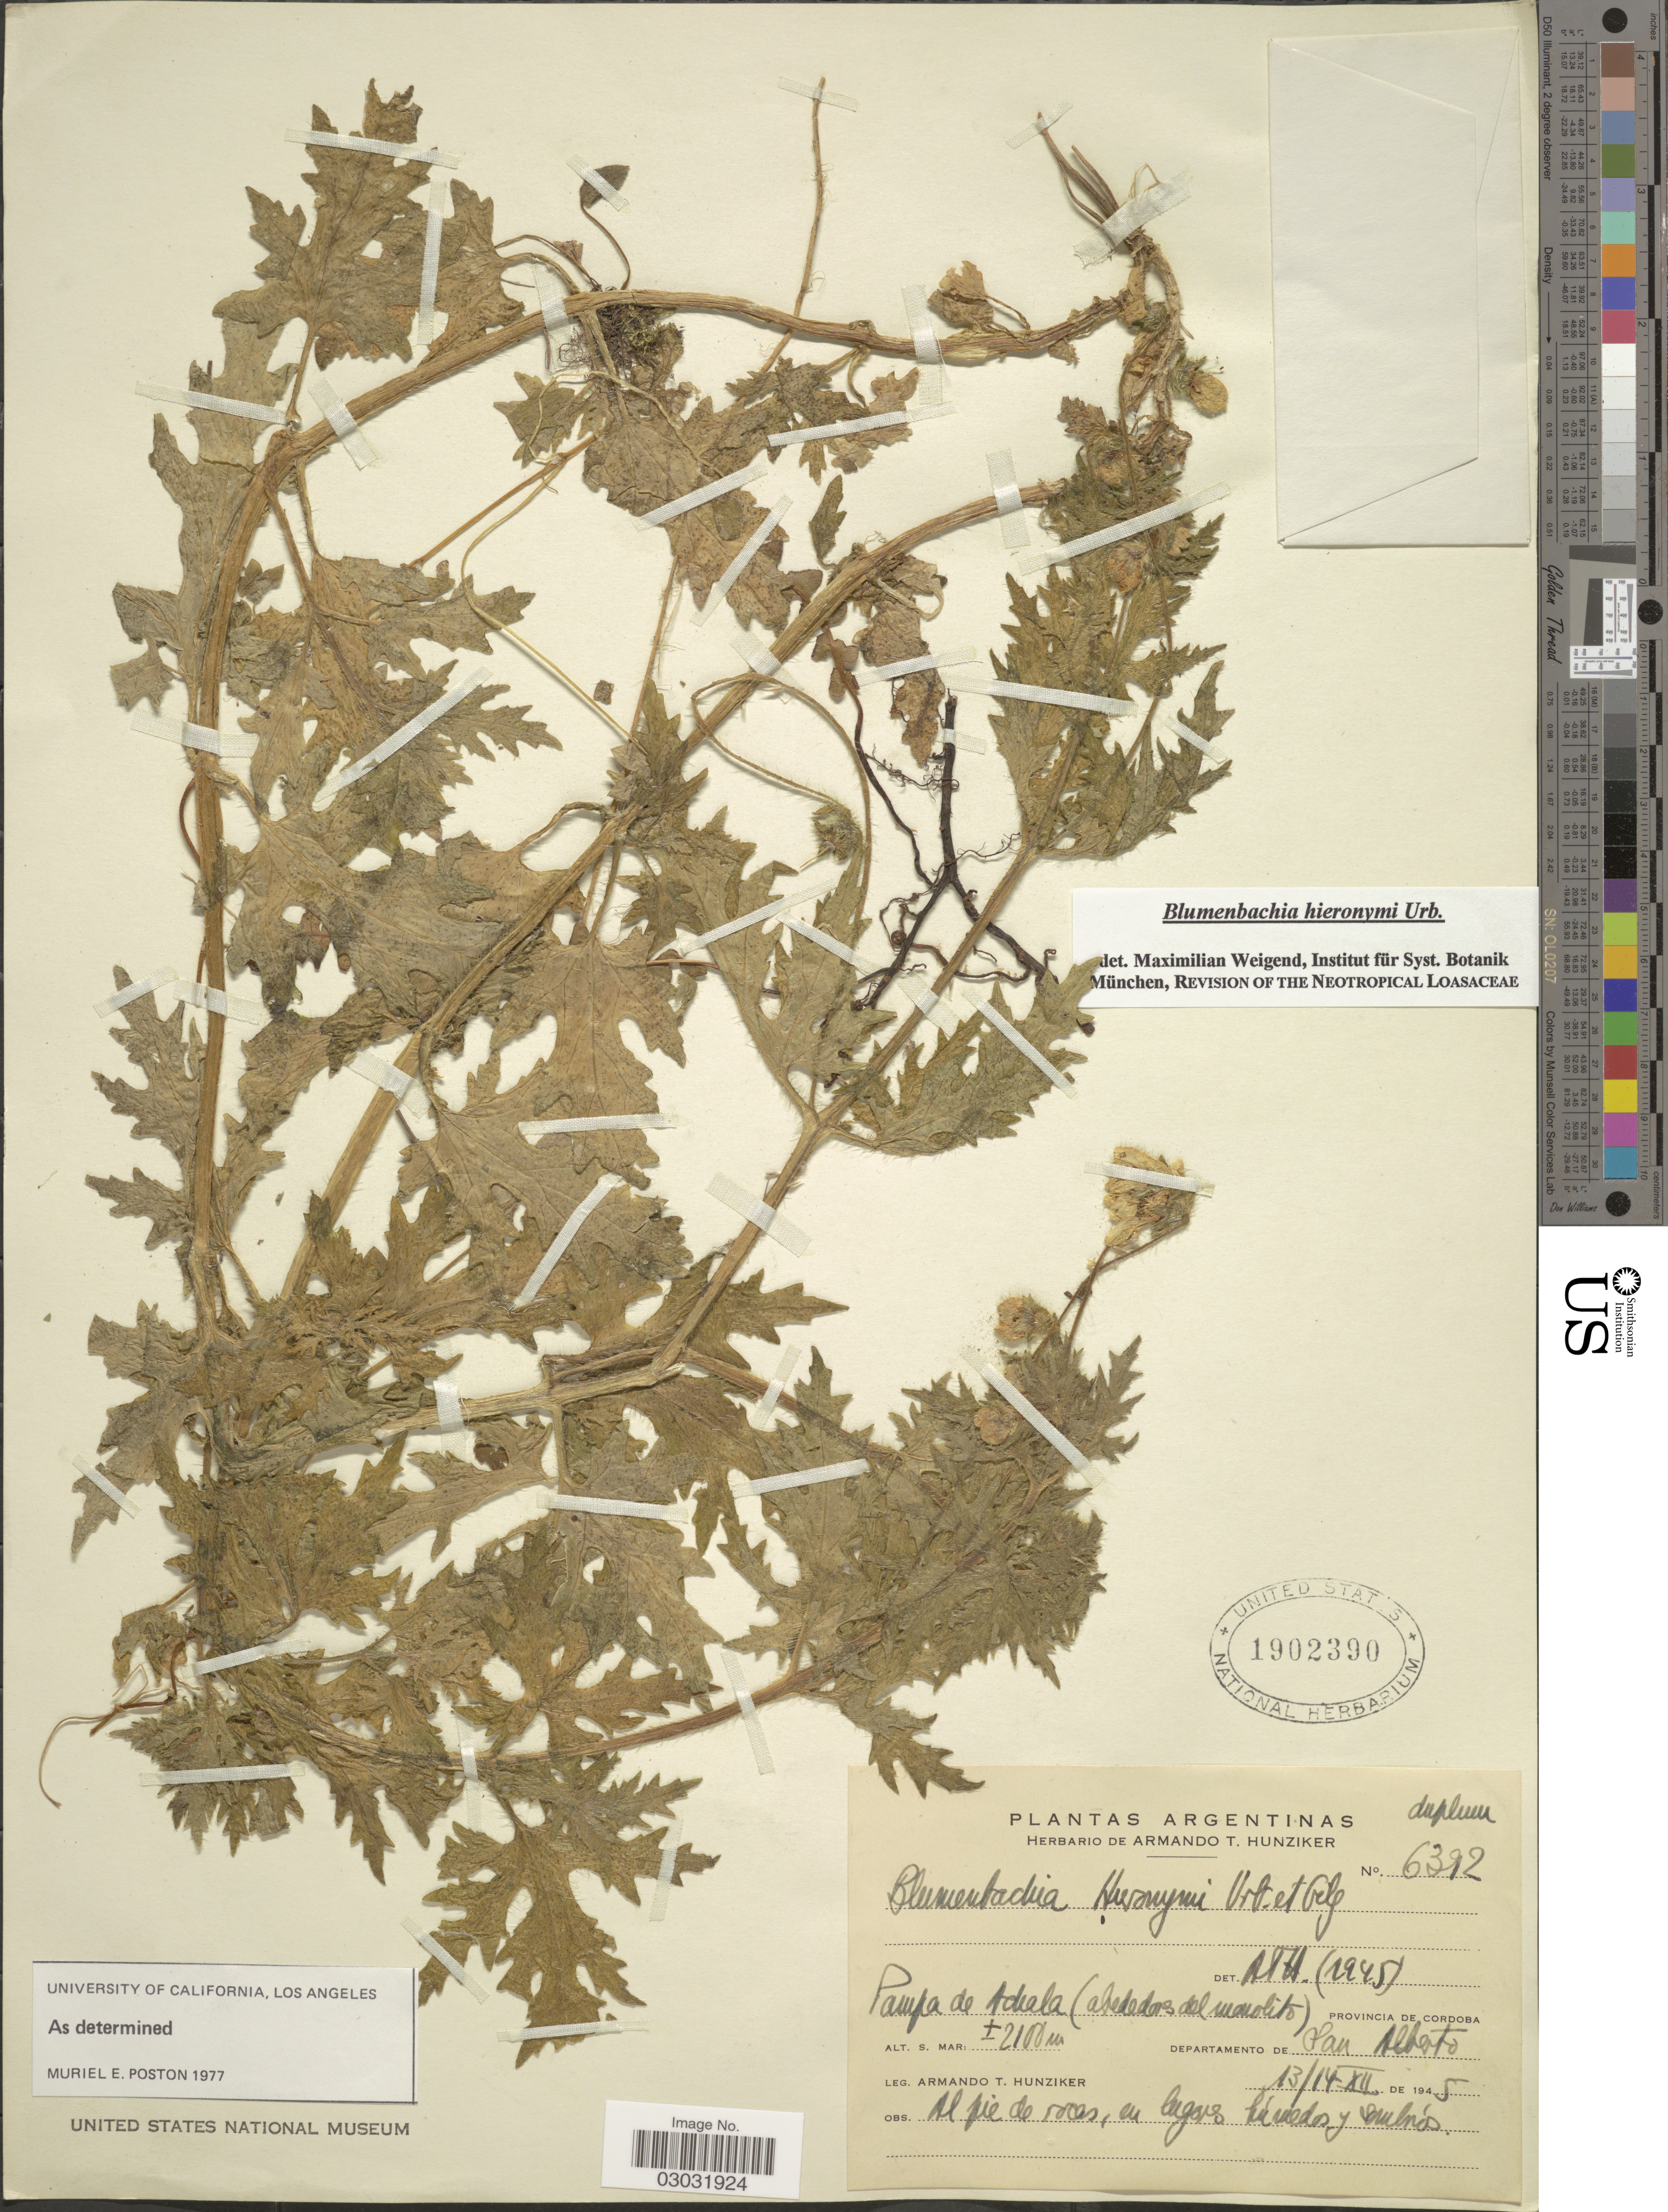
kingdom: Plantae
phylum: Tracheophyta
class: Magnoliopsida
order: Cornales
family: Loasaceae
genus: Blumenbachia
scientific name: Blumenbachia hieronymi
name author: Urb.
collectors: A. T. Hunziker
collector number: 6392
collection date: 1945-12-13/1945-12-14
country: Argentina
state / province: Cordoba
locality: Pampa de Adela (alrededores del monolito). Departamento de San Alberto.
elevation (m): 2100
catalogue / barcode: US 1902390